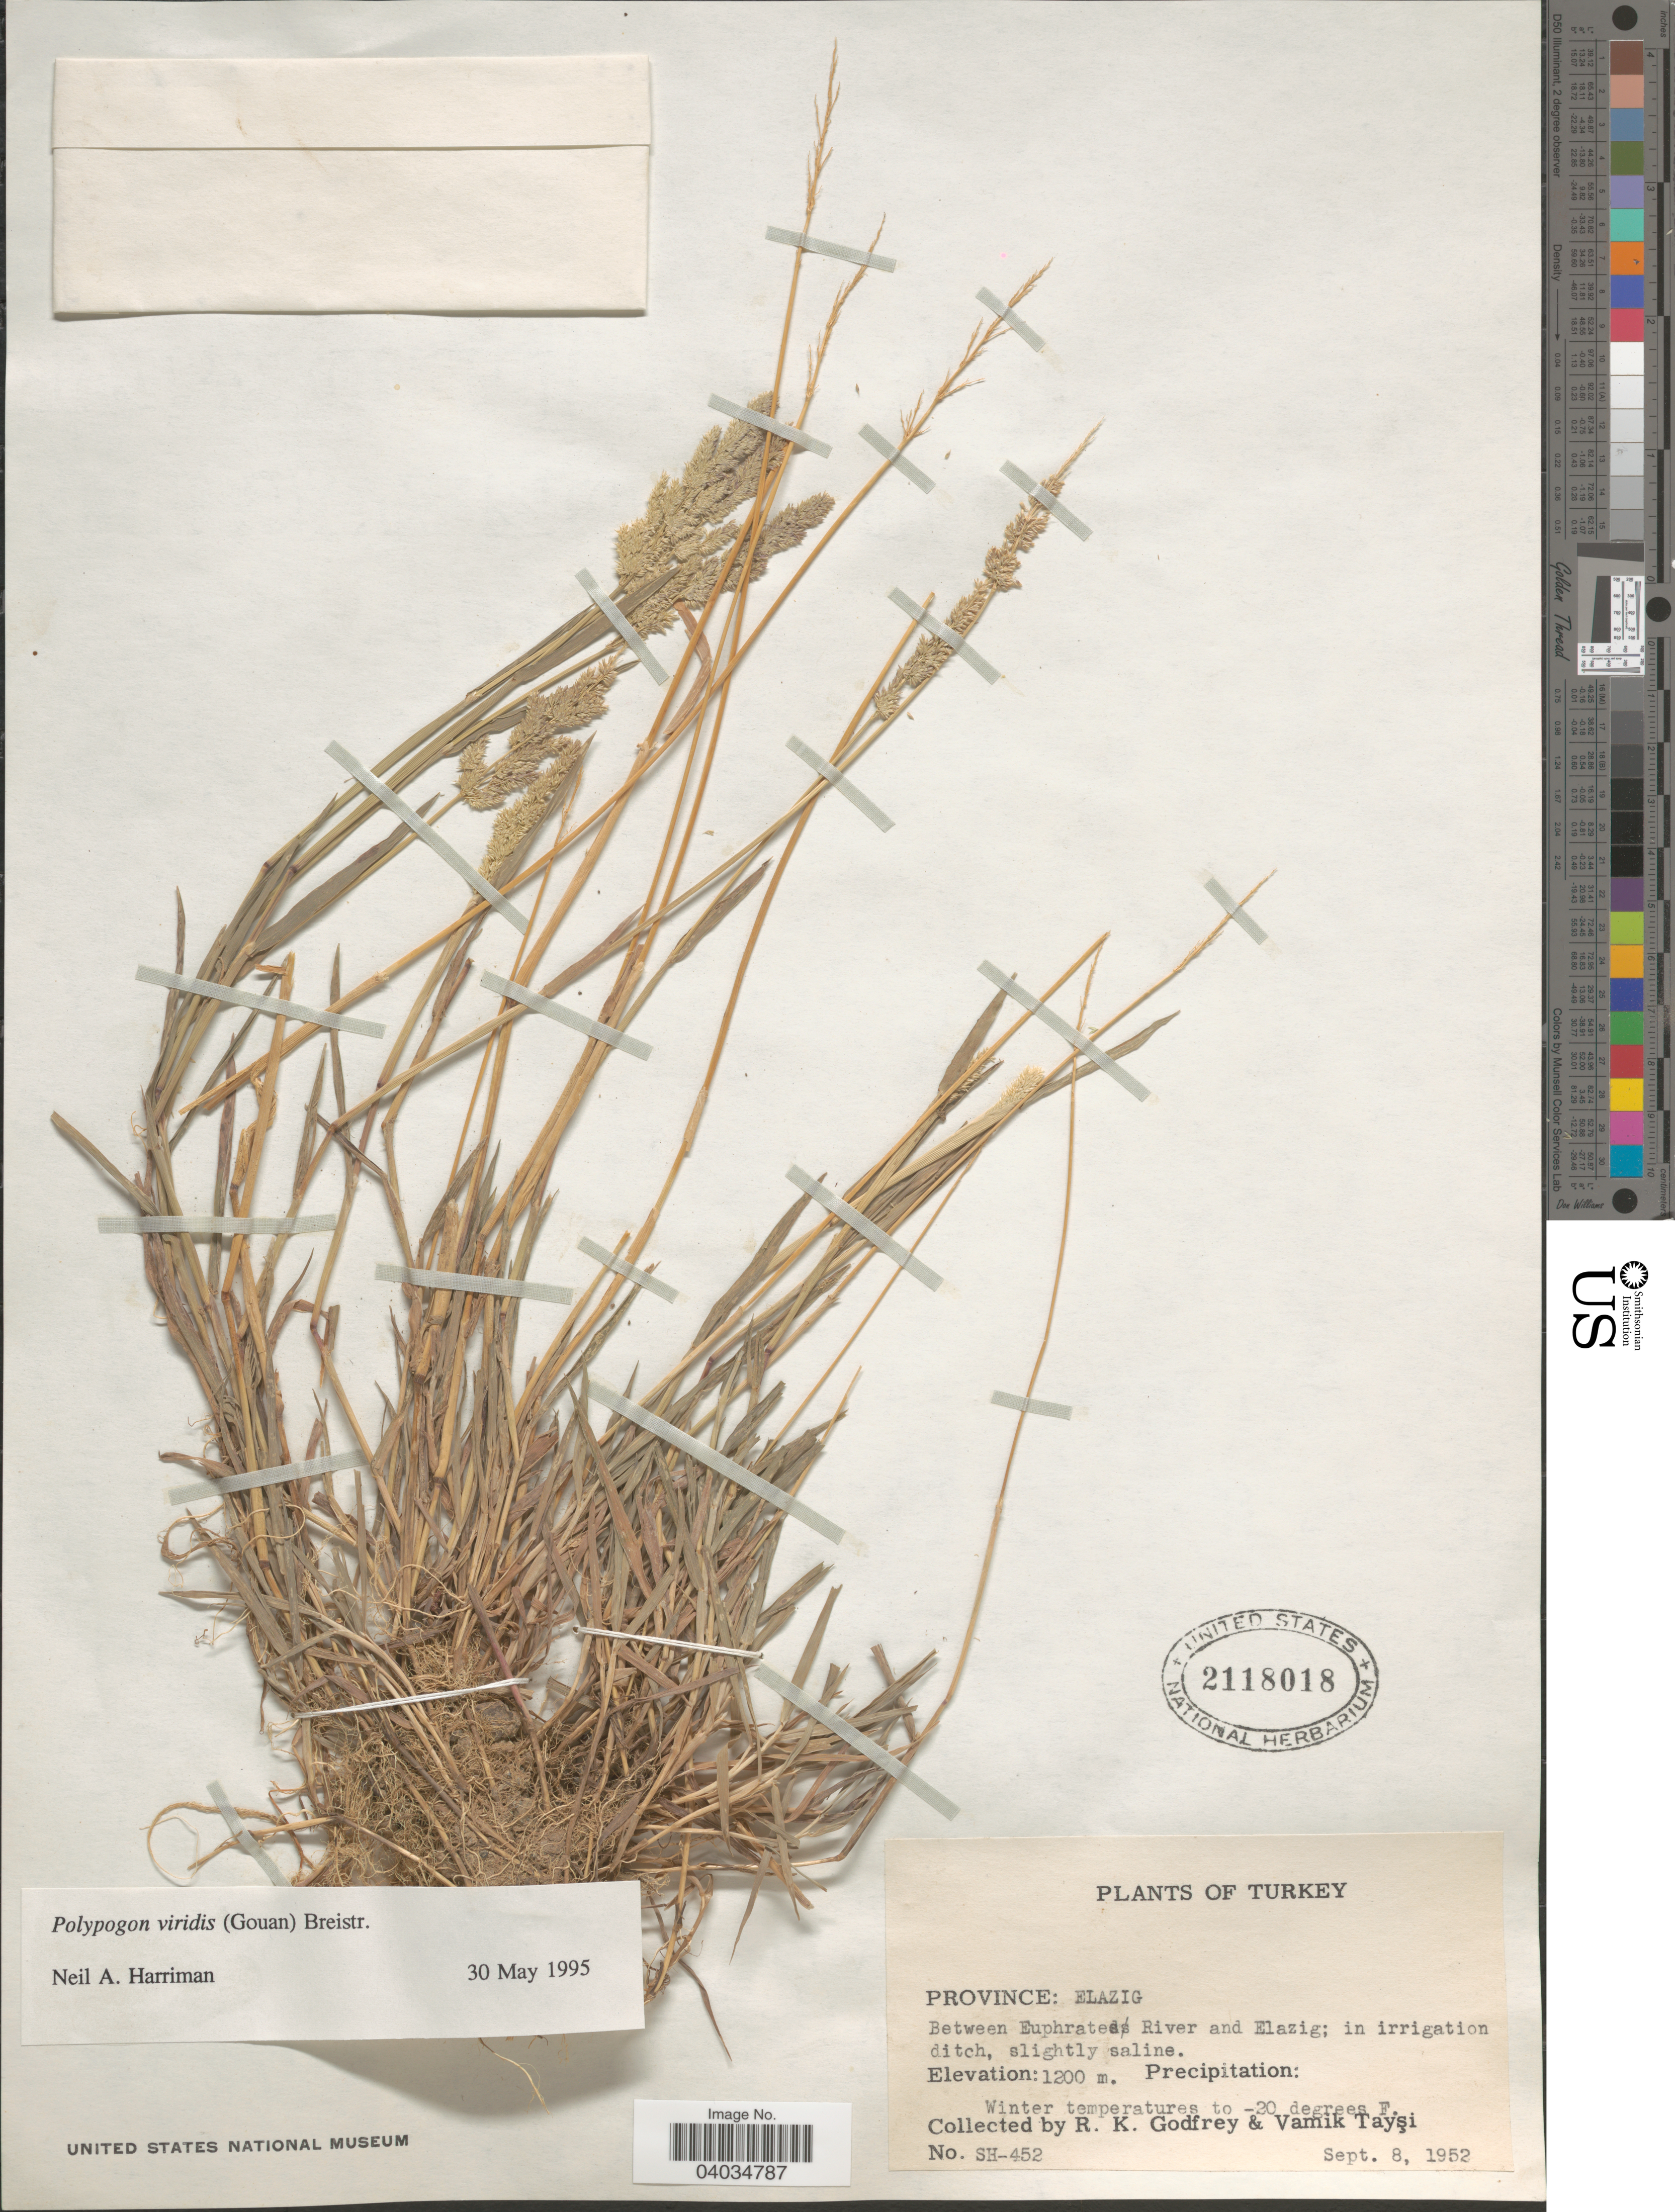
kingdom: Plantae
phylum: Tracheophyta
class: Liliopsida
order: Poales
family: Poaceae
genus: Polypogon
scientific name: Polypogon viridis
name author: (Gouan) Breistroffer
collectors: R. K. Godfrey & V. Taysi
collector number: SH-452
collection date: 1952-09-08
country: Turkey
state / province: Elazig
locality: Between Euphrates River and Elazig.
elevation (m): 1200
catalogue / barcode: US 2118018